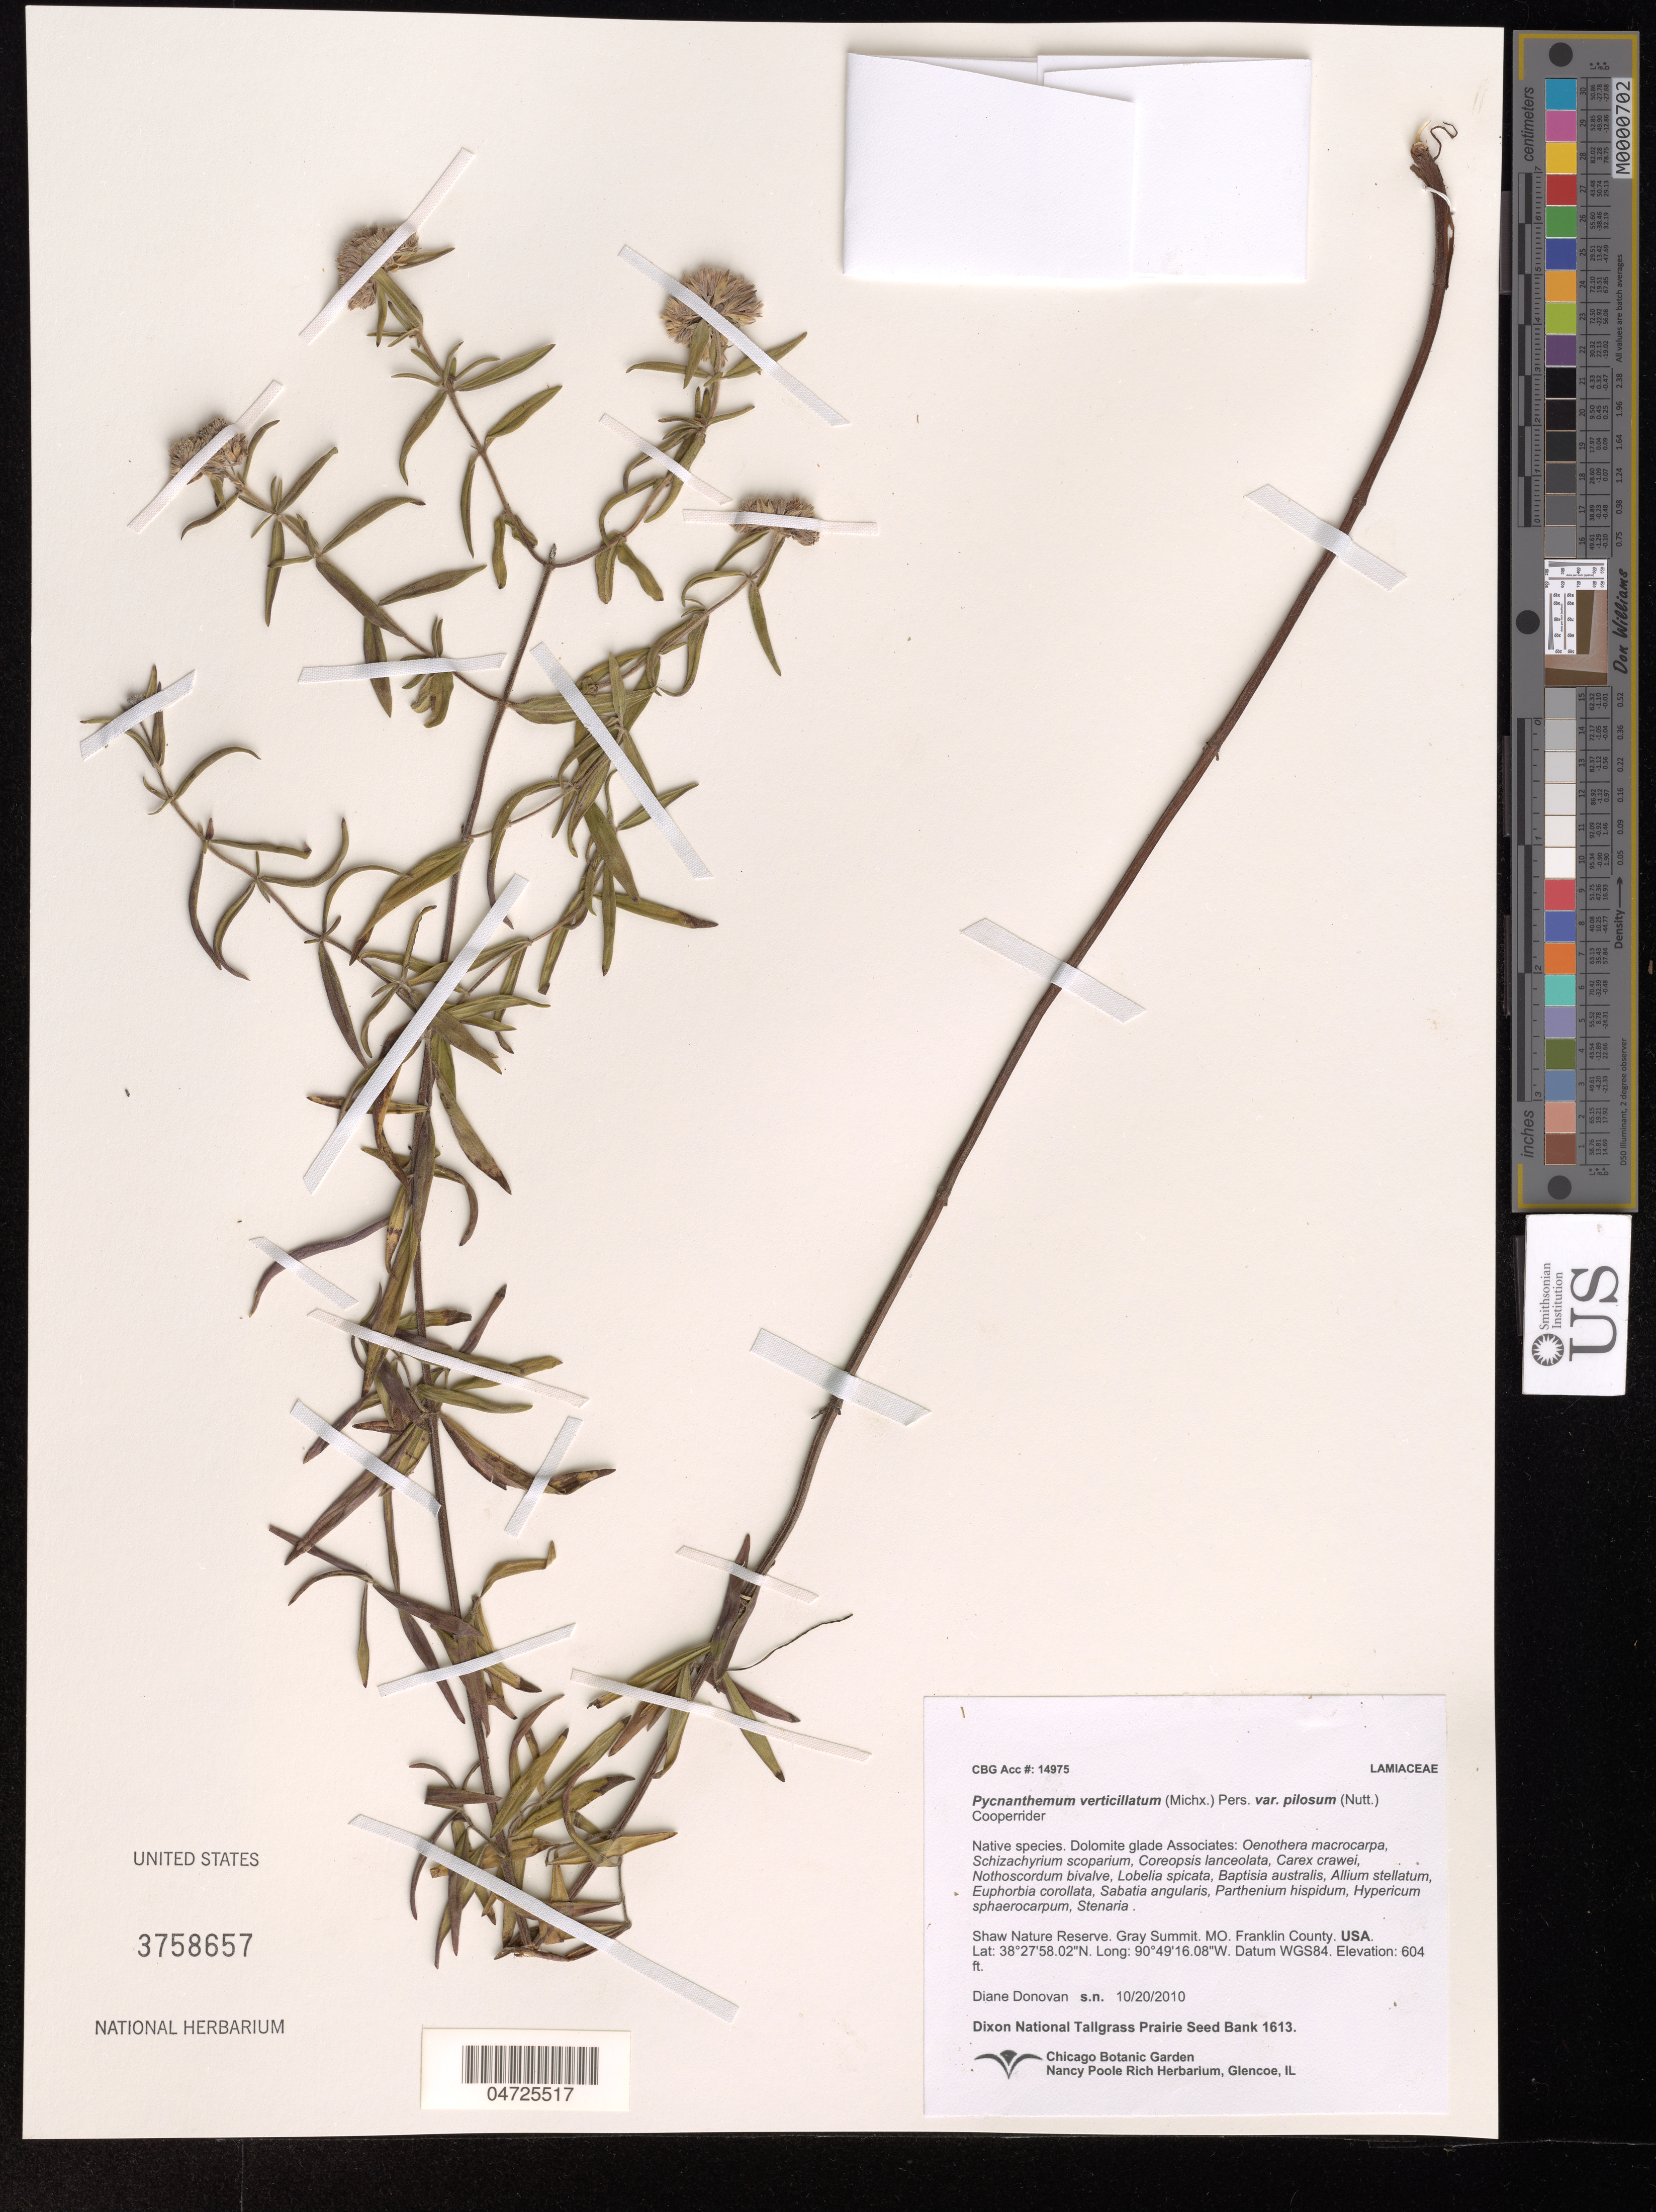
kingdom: Plantae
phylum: Tracheophyta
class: Magnoliopsida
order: Lamiales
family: Lamiaceae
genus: Pycnanthemum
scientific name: Pycnanthemum verticillatum var. pilosum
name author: (Nutt.) Cooperr.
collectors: D. Donovan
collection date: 2010-10-20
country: United States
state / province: Missouri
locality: Shaw Nature Reserve. Gray Summit. Franklin County. Datum WGS84.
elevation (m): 184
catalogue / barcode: US 3758657